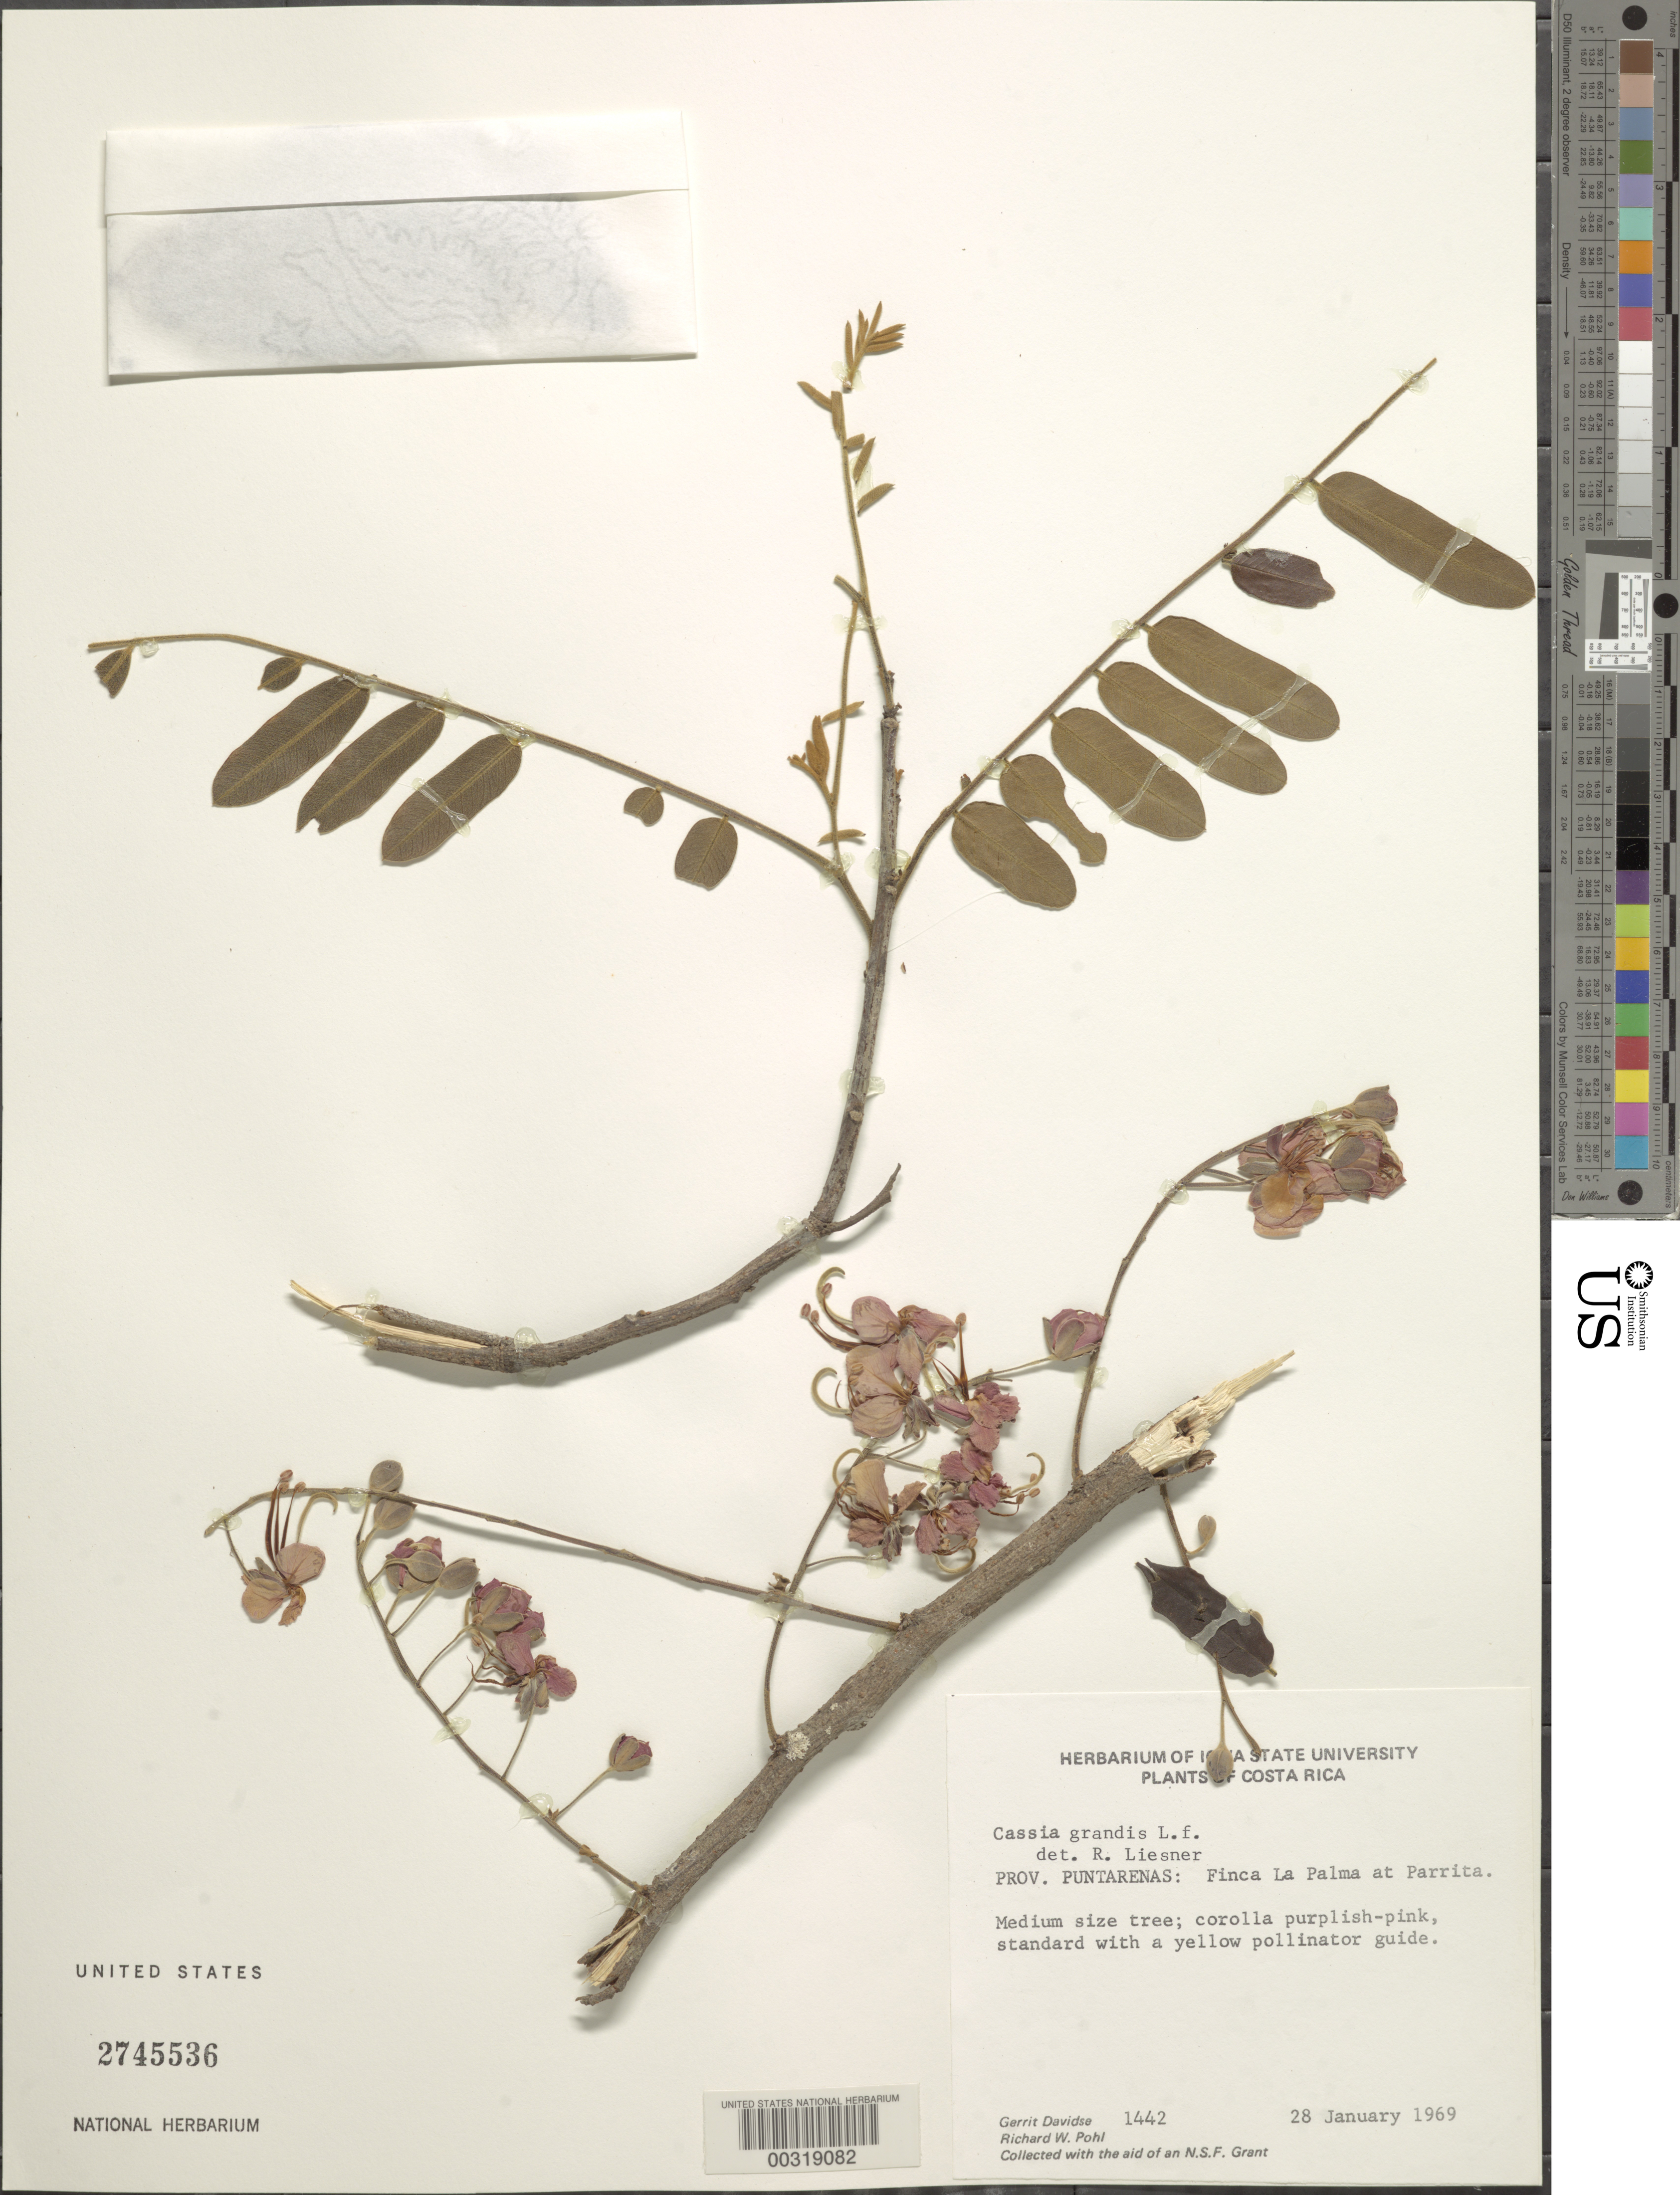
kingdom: Plantae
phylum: Tracheophyta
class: Magnoliopsida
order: Fabales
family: Fabaceae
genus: Cassia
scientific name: Cassia grandis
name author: L. f.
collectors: G. Davidse & R. W. Pohl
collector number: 1442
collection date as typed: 28 Jan 1969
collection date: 1969-01-28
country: Costa Rica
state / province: Puntarenas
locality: Finca la palma at parrita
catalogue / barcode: US 2745536